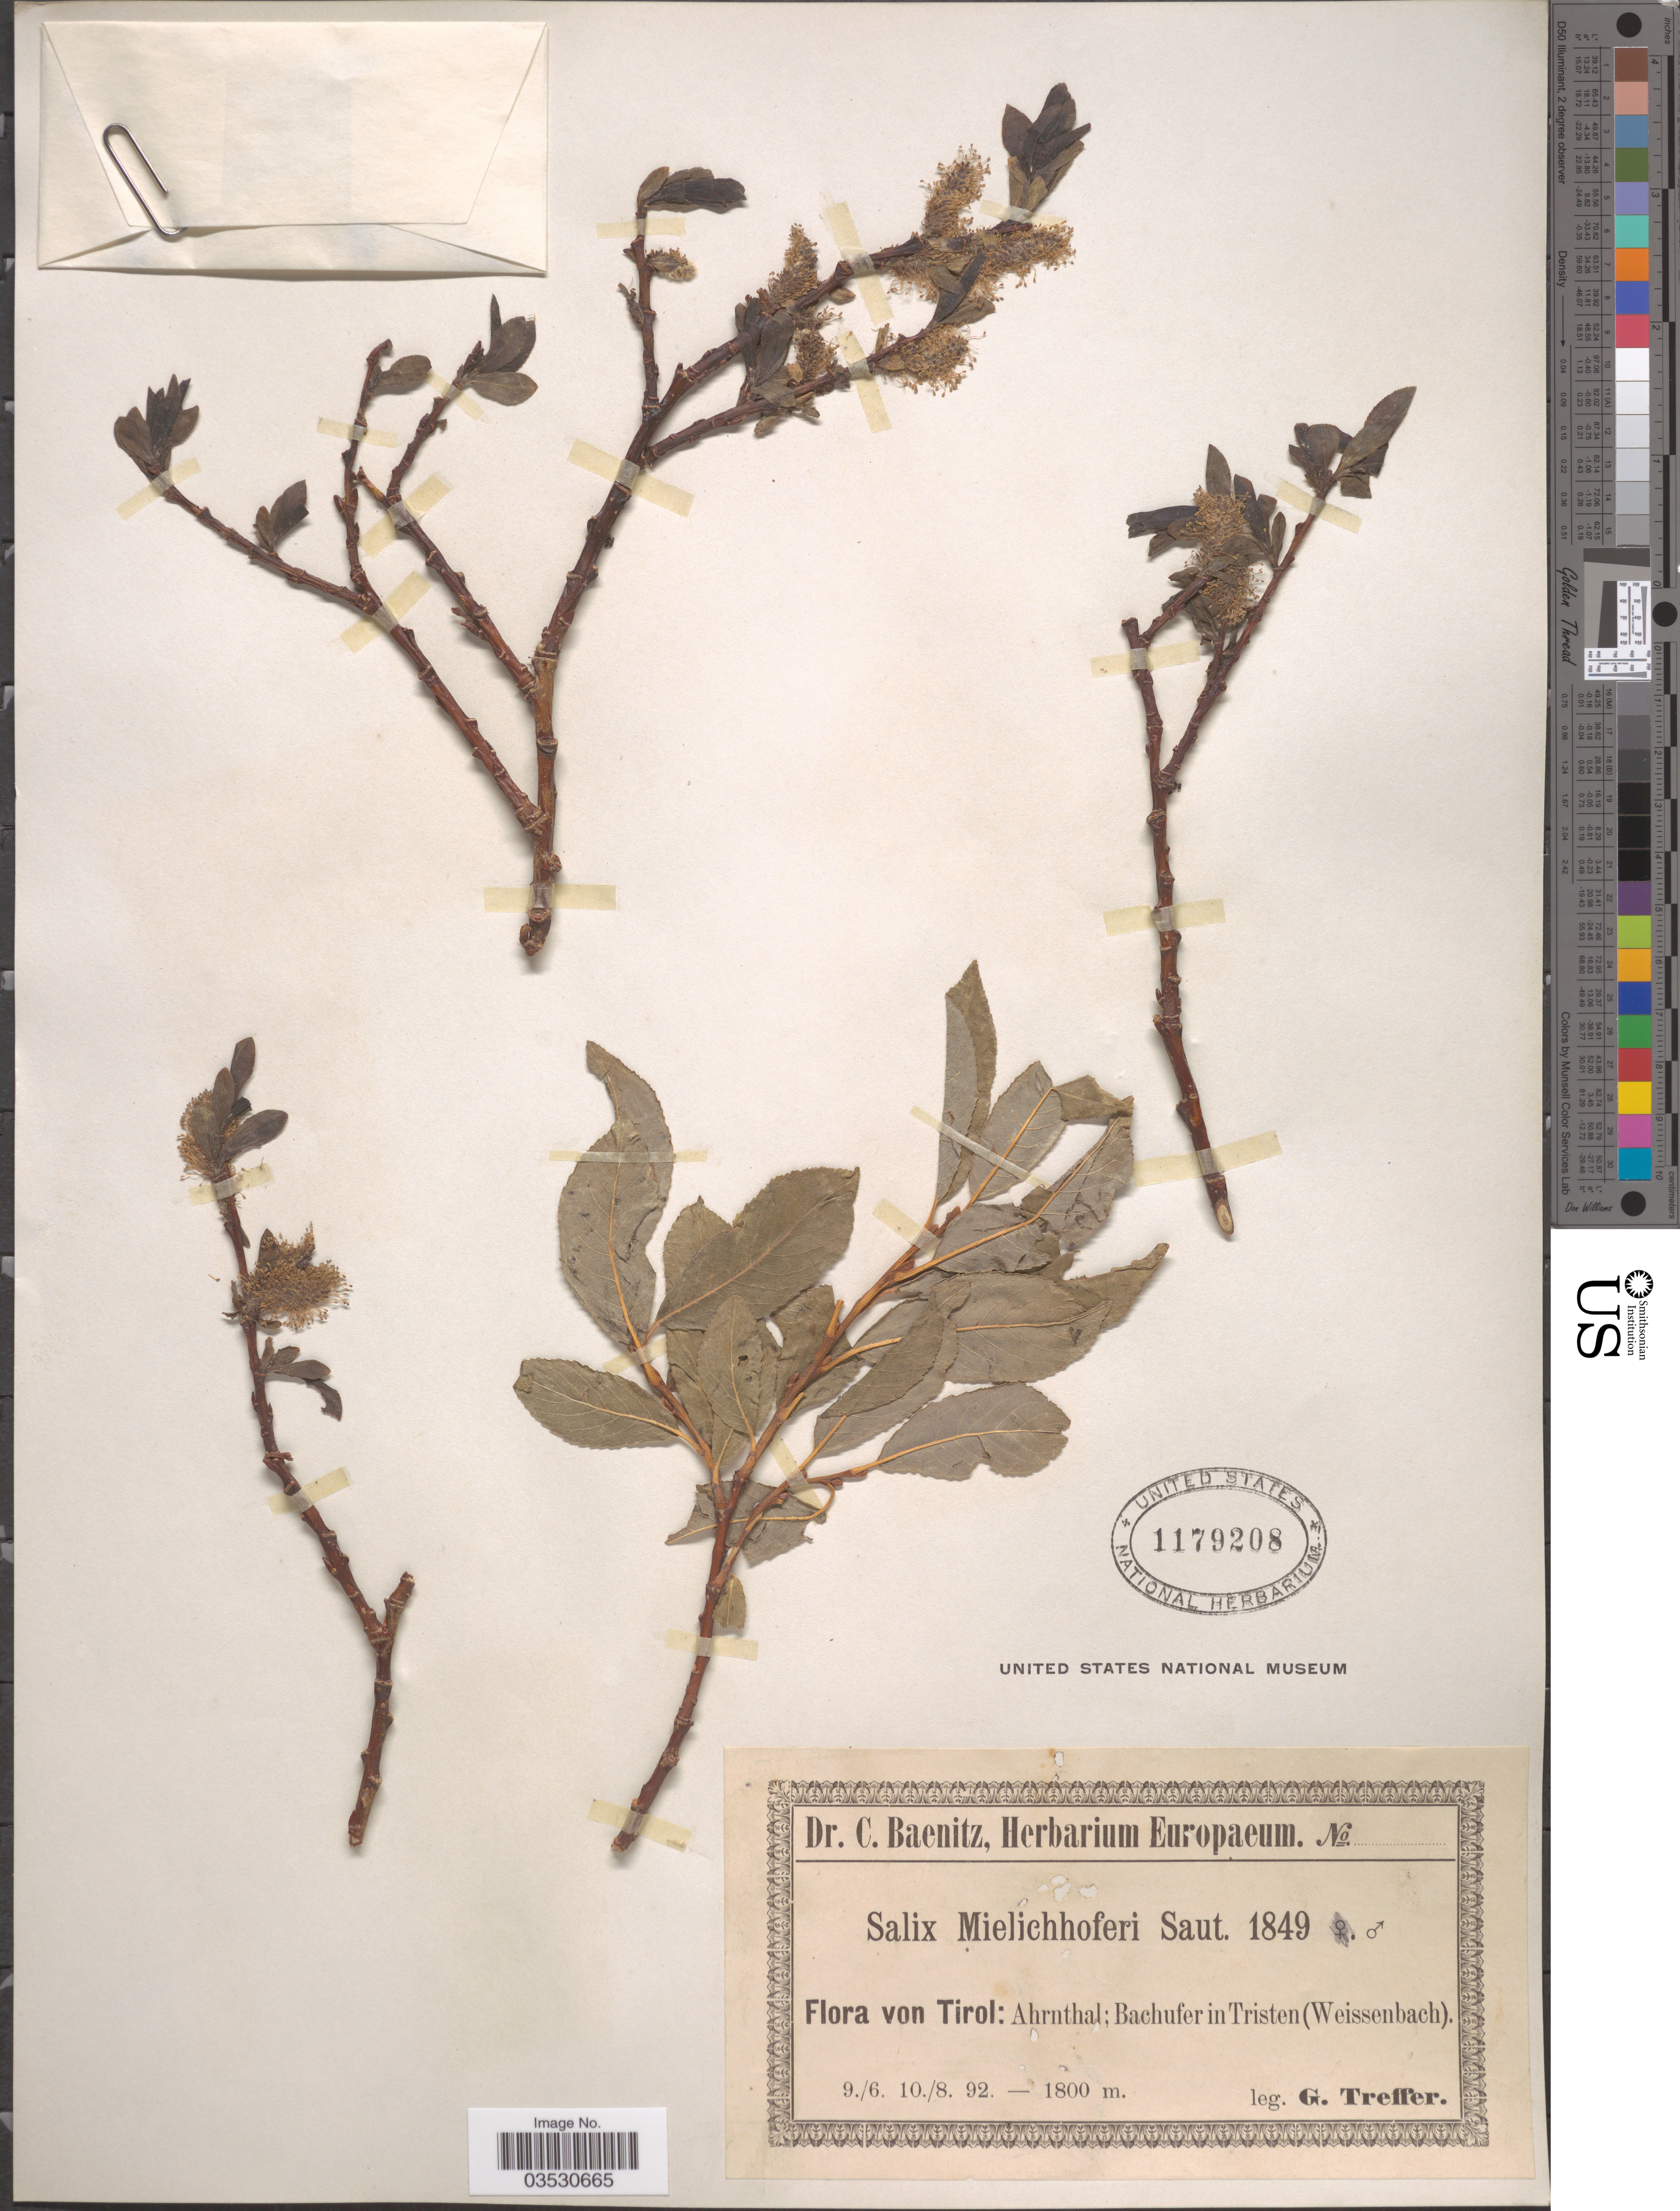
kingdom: Plantae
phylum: Tracheophyta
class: Magnoliopsida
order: Malpighiales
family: Salicaceae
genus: Salix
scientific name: Salix mielichoferi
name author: Tausch ex Andersson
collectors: G. Treffer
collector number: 1849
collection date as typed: Transcribed d/m/y: 9/6/92 to 10/8/92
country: Italy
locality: Ahrnthal; Bachufer in Tristen (Weissenbach).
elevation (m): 1800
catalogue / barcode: US 1179208